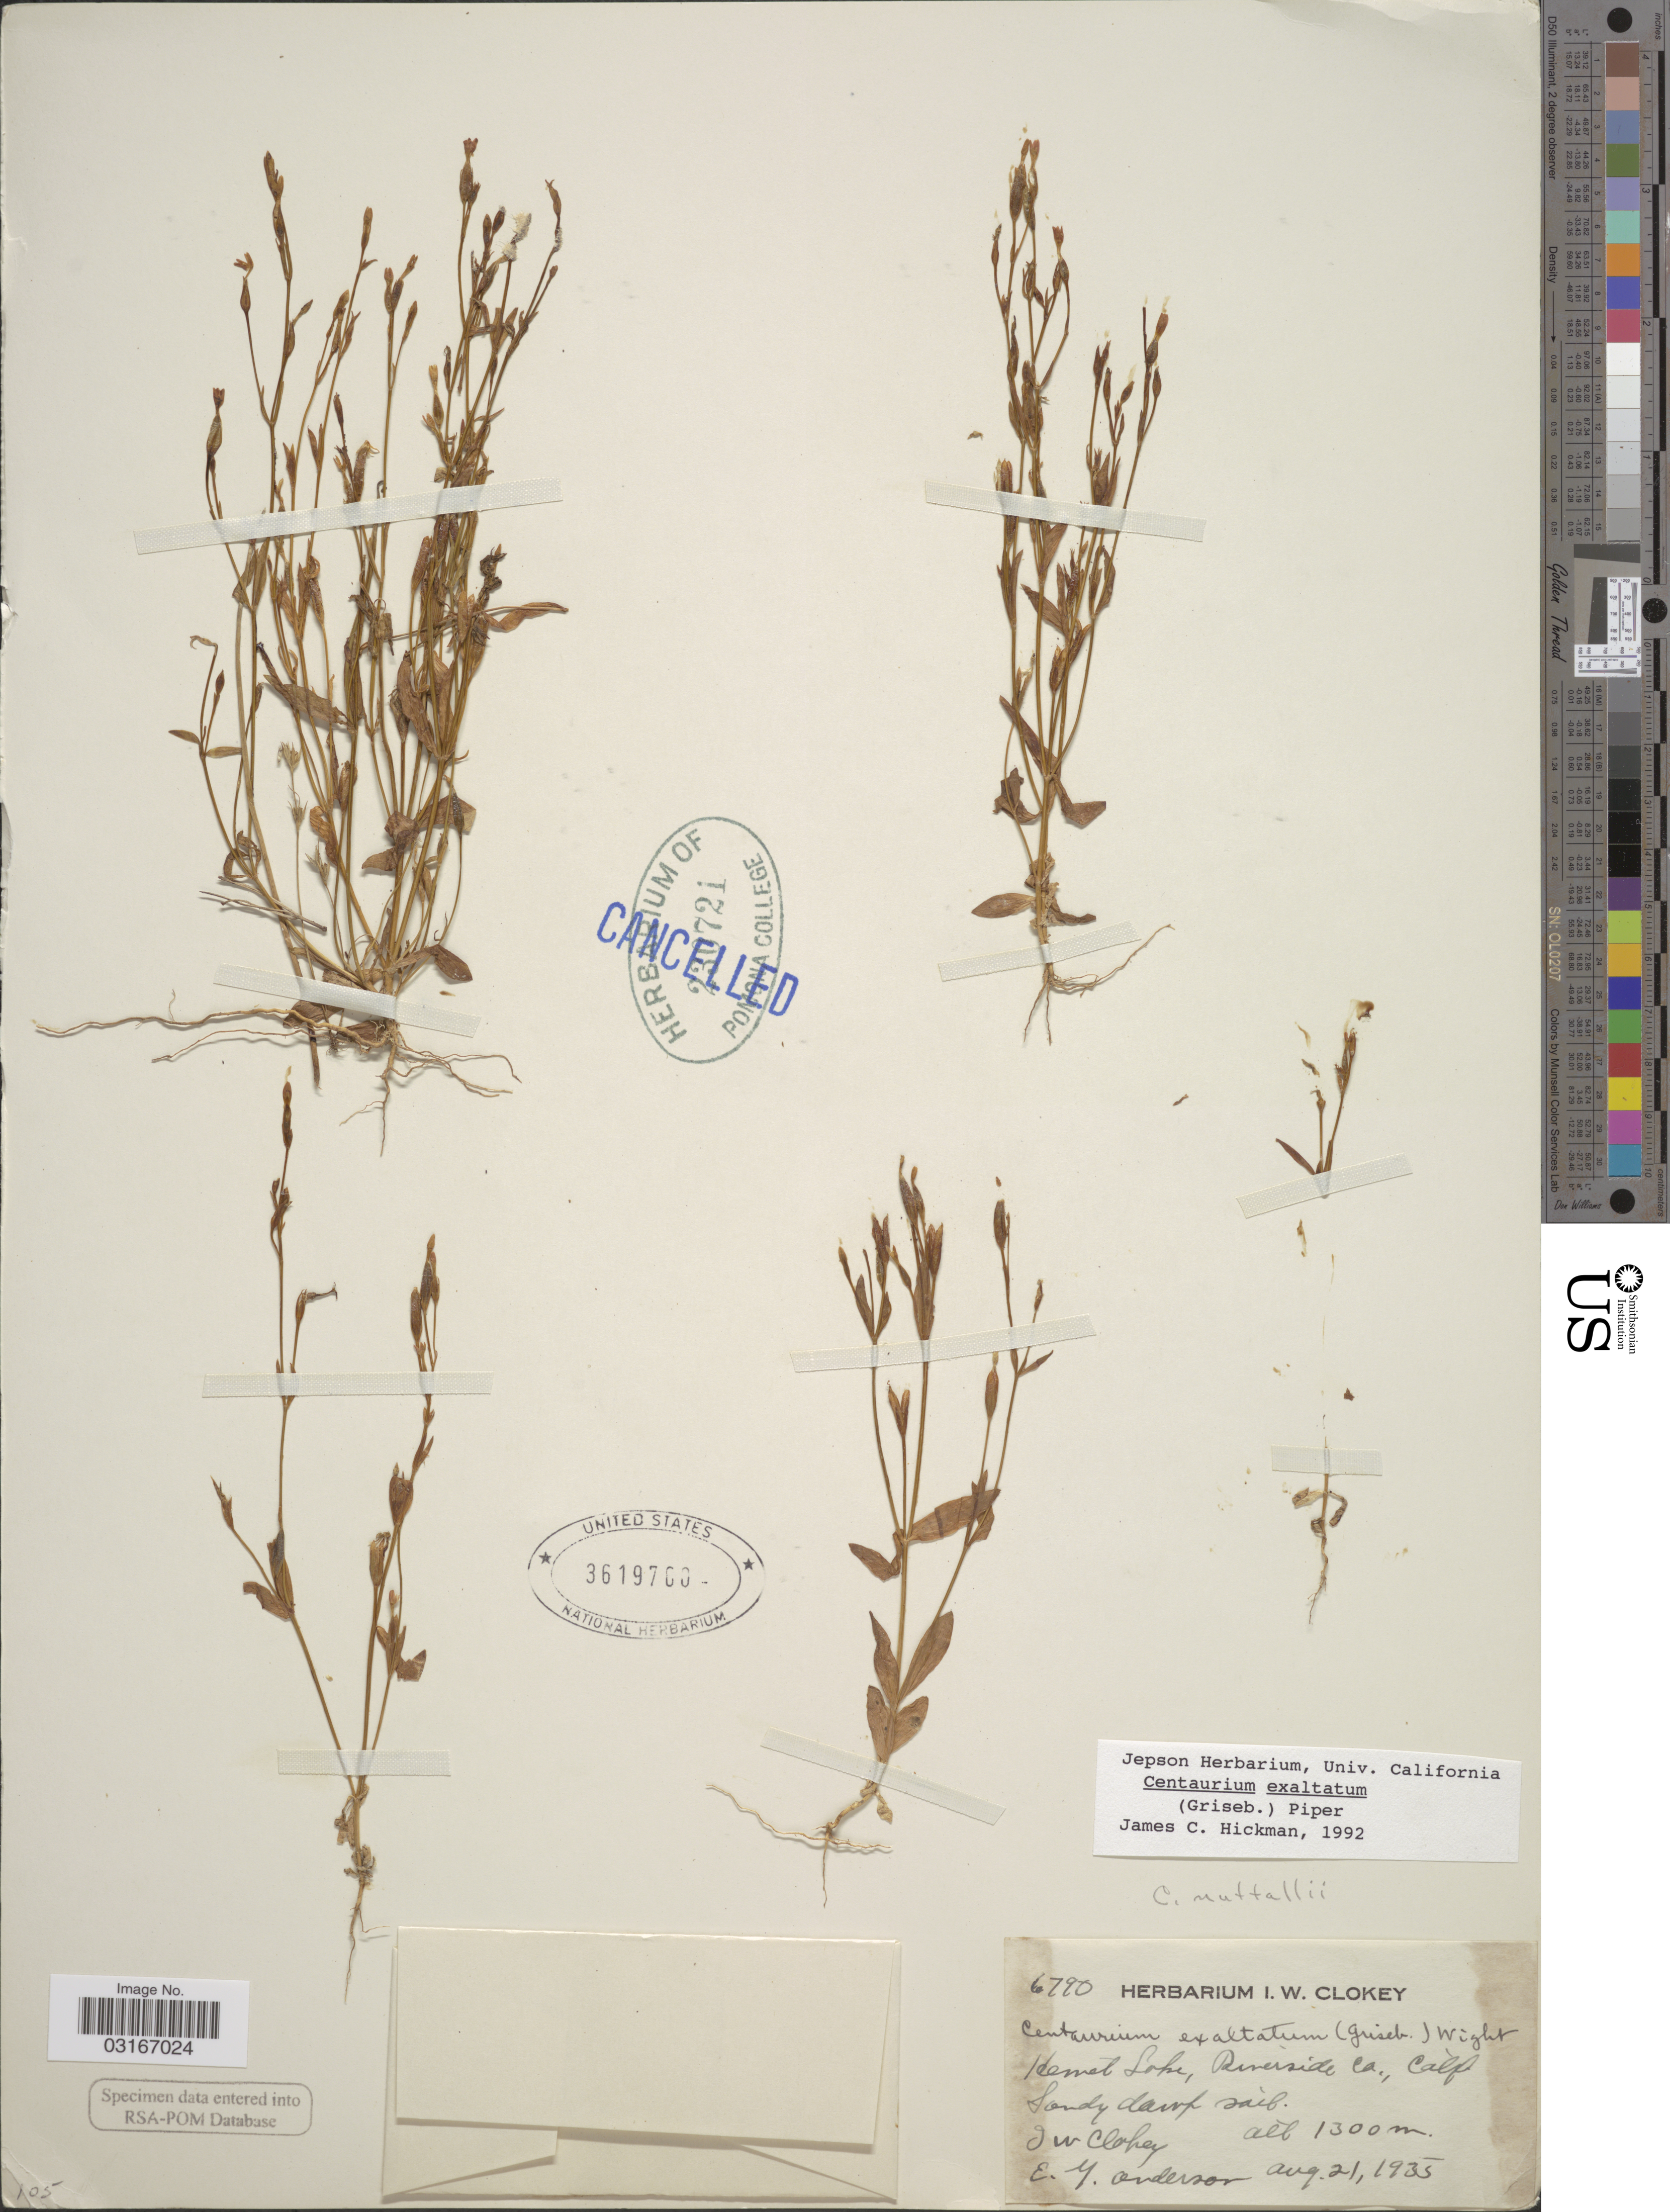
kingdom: Plantae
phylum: Tracheophyta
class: Magnoliopsida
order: Gentianales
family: Gentianaceae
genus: Centaurium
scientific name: Centaurium exaltatum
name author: (Griseb.) W. Wight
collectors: I. W. Clokey & E. G. Anderson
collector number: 6790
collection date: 1935-08-21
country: United States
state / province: California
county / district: Riverside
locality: Hemet Lake, Riverside Co.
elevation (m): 1300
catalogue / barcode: US 3619700